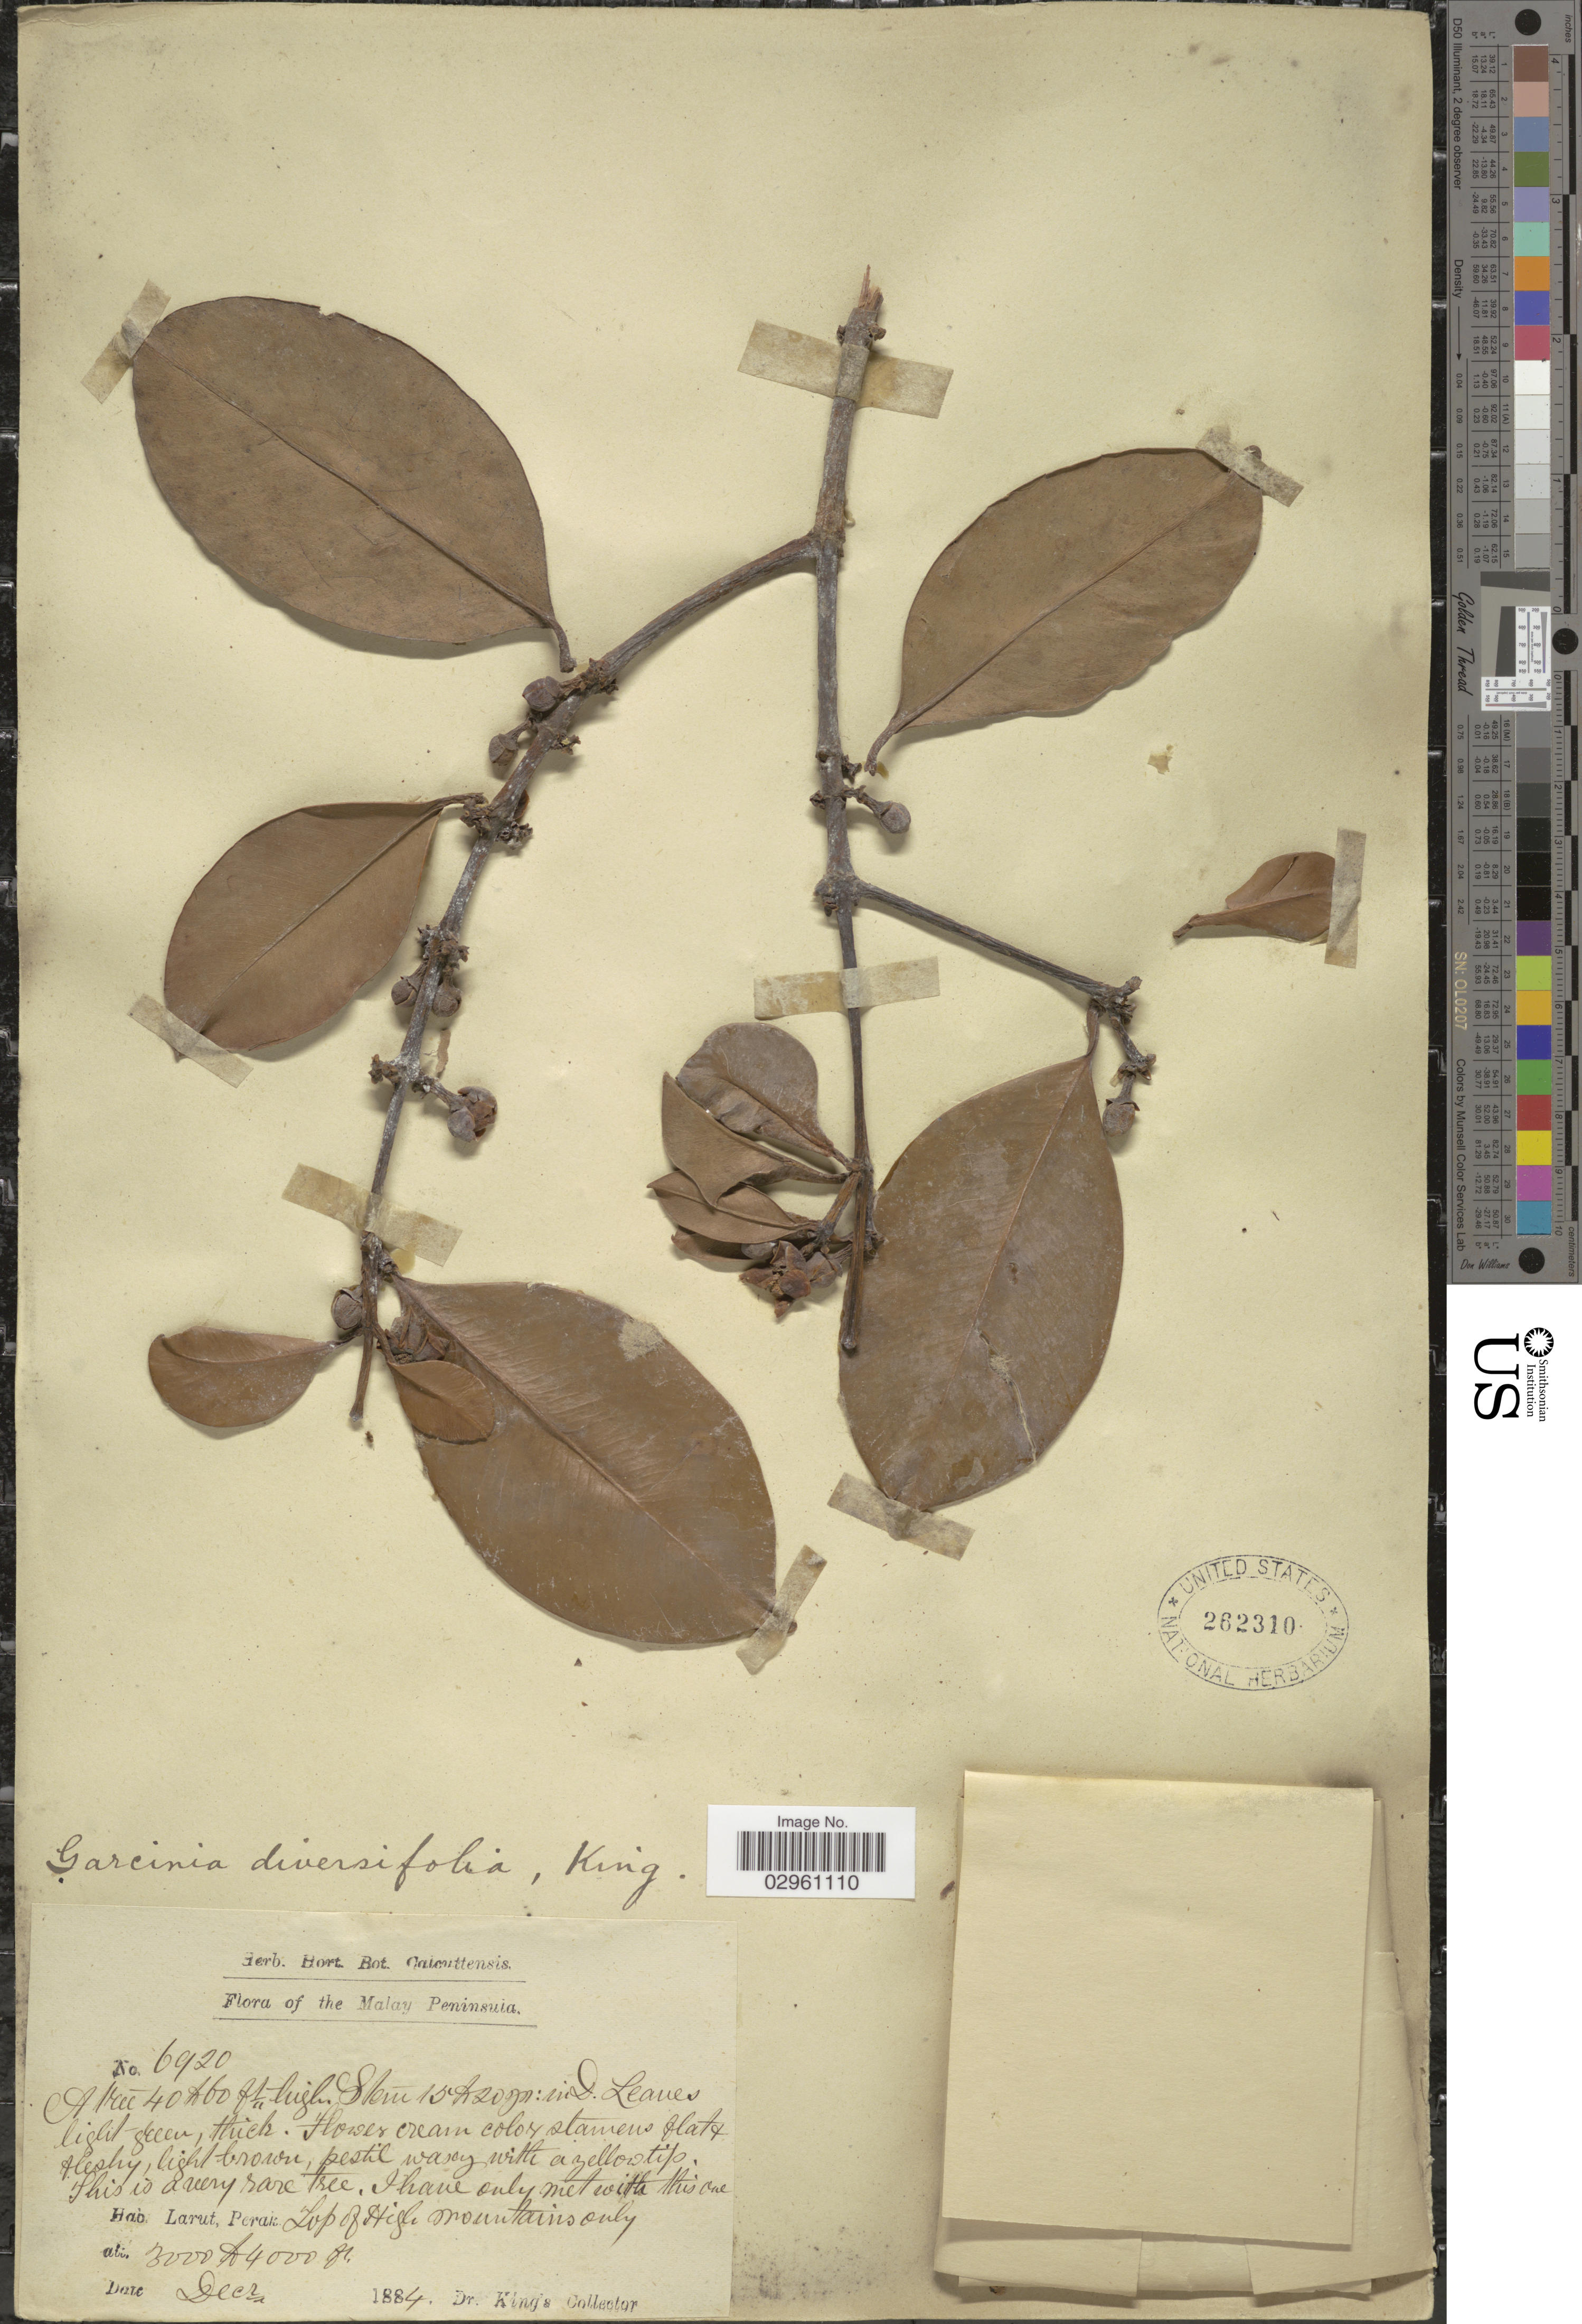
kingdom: Plantae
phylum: Tracheophyta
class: Magnoliopsida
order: Malpighiales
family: Clusiaceae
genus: Garcinia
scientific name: Garcinia diversifolia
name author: King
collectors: Dr. King's collector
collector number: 6920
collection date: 1884-12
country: Malaysia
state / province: Perak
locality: The Malay Peninsula. Larut, Perak: Top of High mountains only.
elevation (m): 914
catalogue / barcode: US 262310